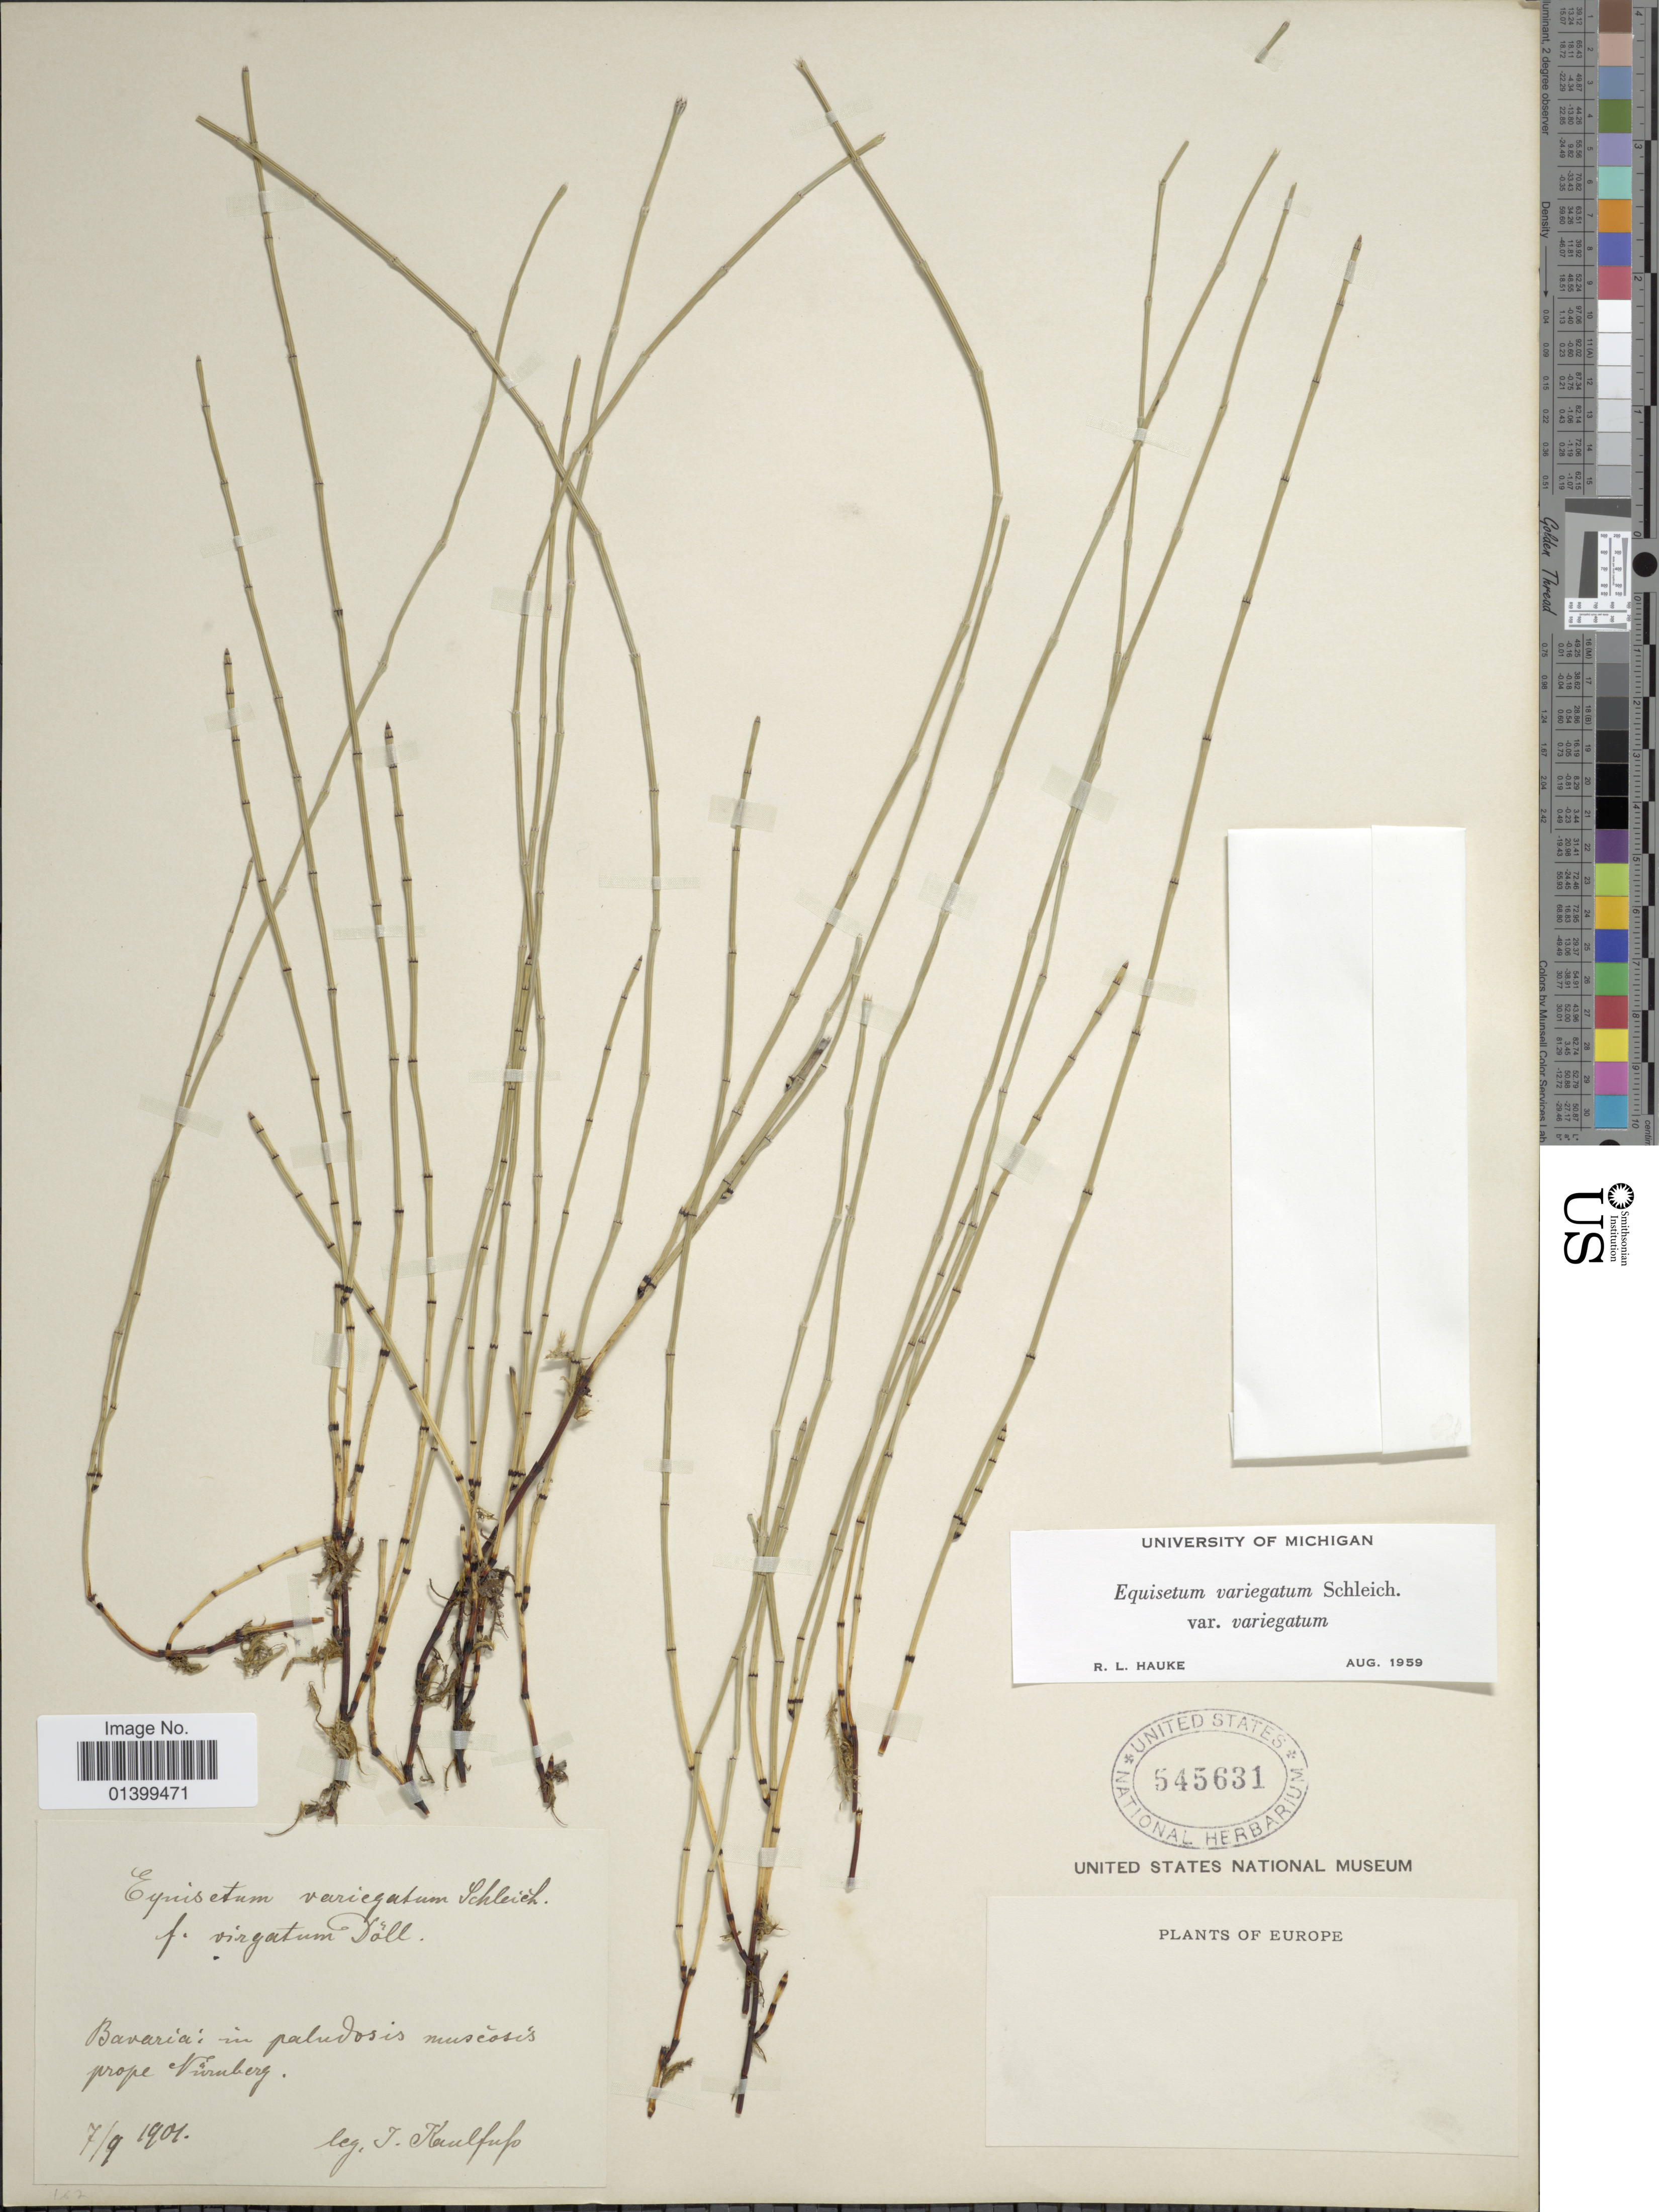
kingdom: Plantae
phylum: Tracheophyta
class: Polypodiopsida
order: Equisetales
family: Equisetaceae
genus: Equisetum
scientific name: Equisetum variegatum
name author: Schleich. ex F. Weber & D. Mohr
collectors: J. S. Kaulfuss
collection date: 1901-09-07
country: Germany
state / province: Bayern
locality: Plants of Europe. Bavaria: in paludosis muscosis prope Nuruberg [interpreted]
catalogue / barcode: US 545631